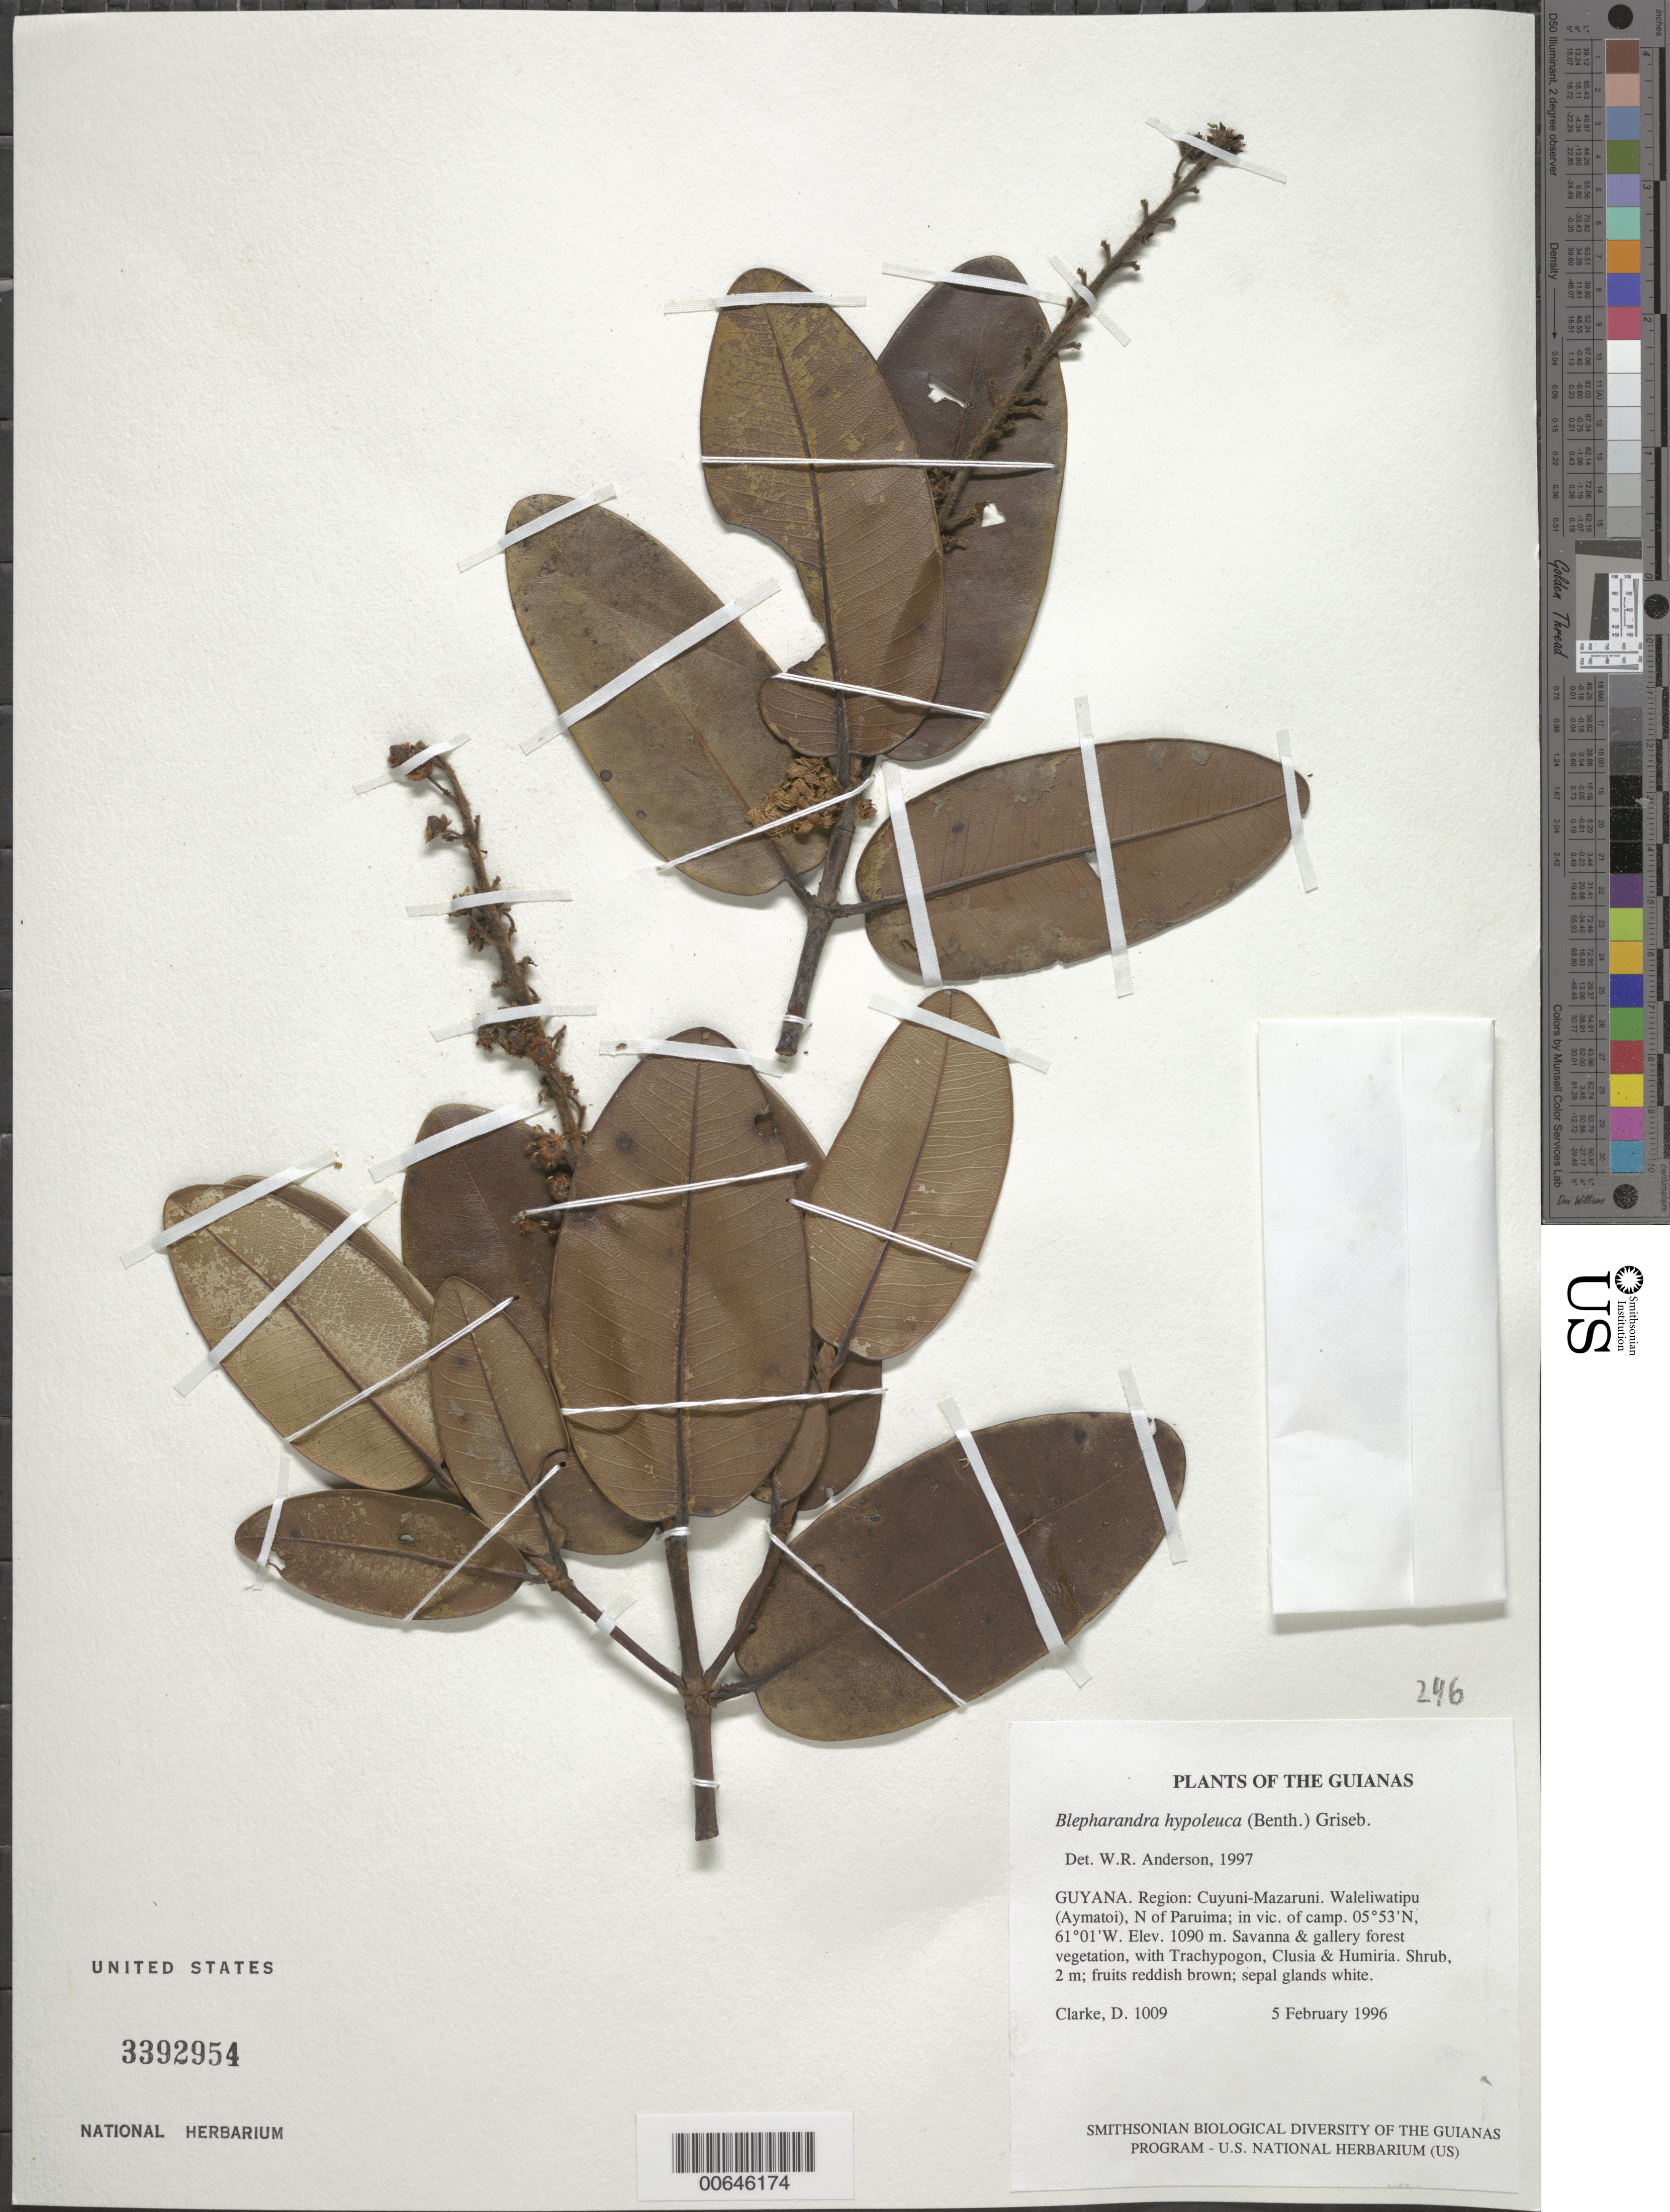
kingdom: Plantae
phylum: Tracheophyta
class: Magnoliopsida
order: Malpighiales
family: Malpighiaceae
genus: Blepharandra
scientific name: Blepharandra hypoleuca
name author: (Benth.) Griseb.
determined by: Anderson, W. R., (MICH), University of Michigan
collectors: H. D. Clarke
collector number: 1009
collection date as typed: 5 February 1996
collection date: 1996-02-05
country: Guyana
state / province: Cuyuni-Mazaruni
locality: Waleliwatipu (Aymatoi), N of Paruima; in vic. of camp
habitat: Savanna & gallery forest vegetation, with Trachypogon, Clusia & Humiria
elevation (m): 1090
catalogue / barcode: US 3392954